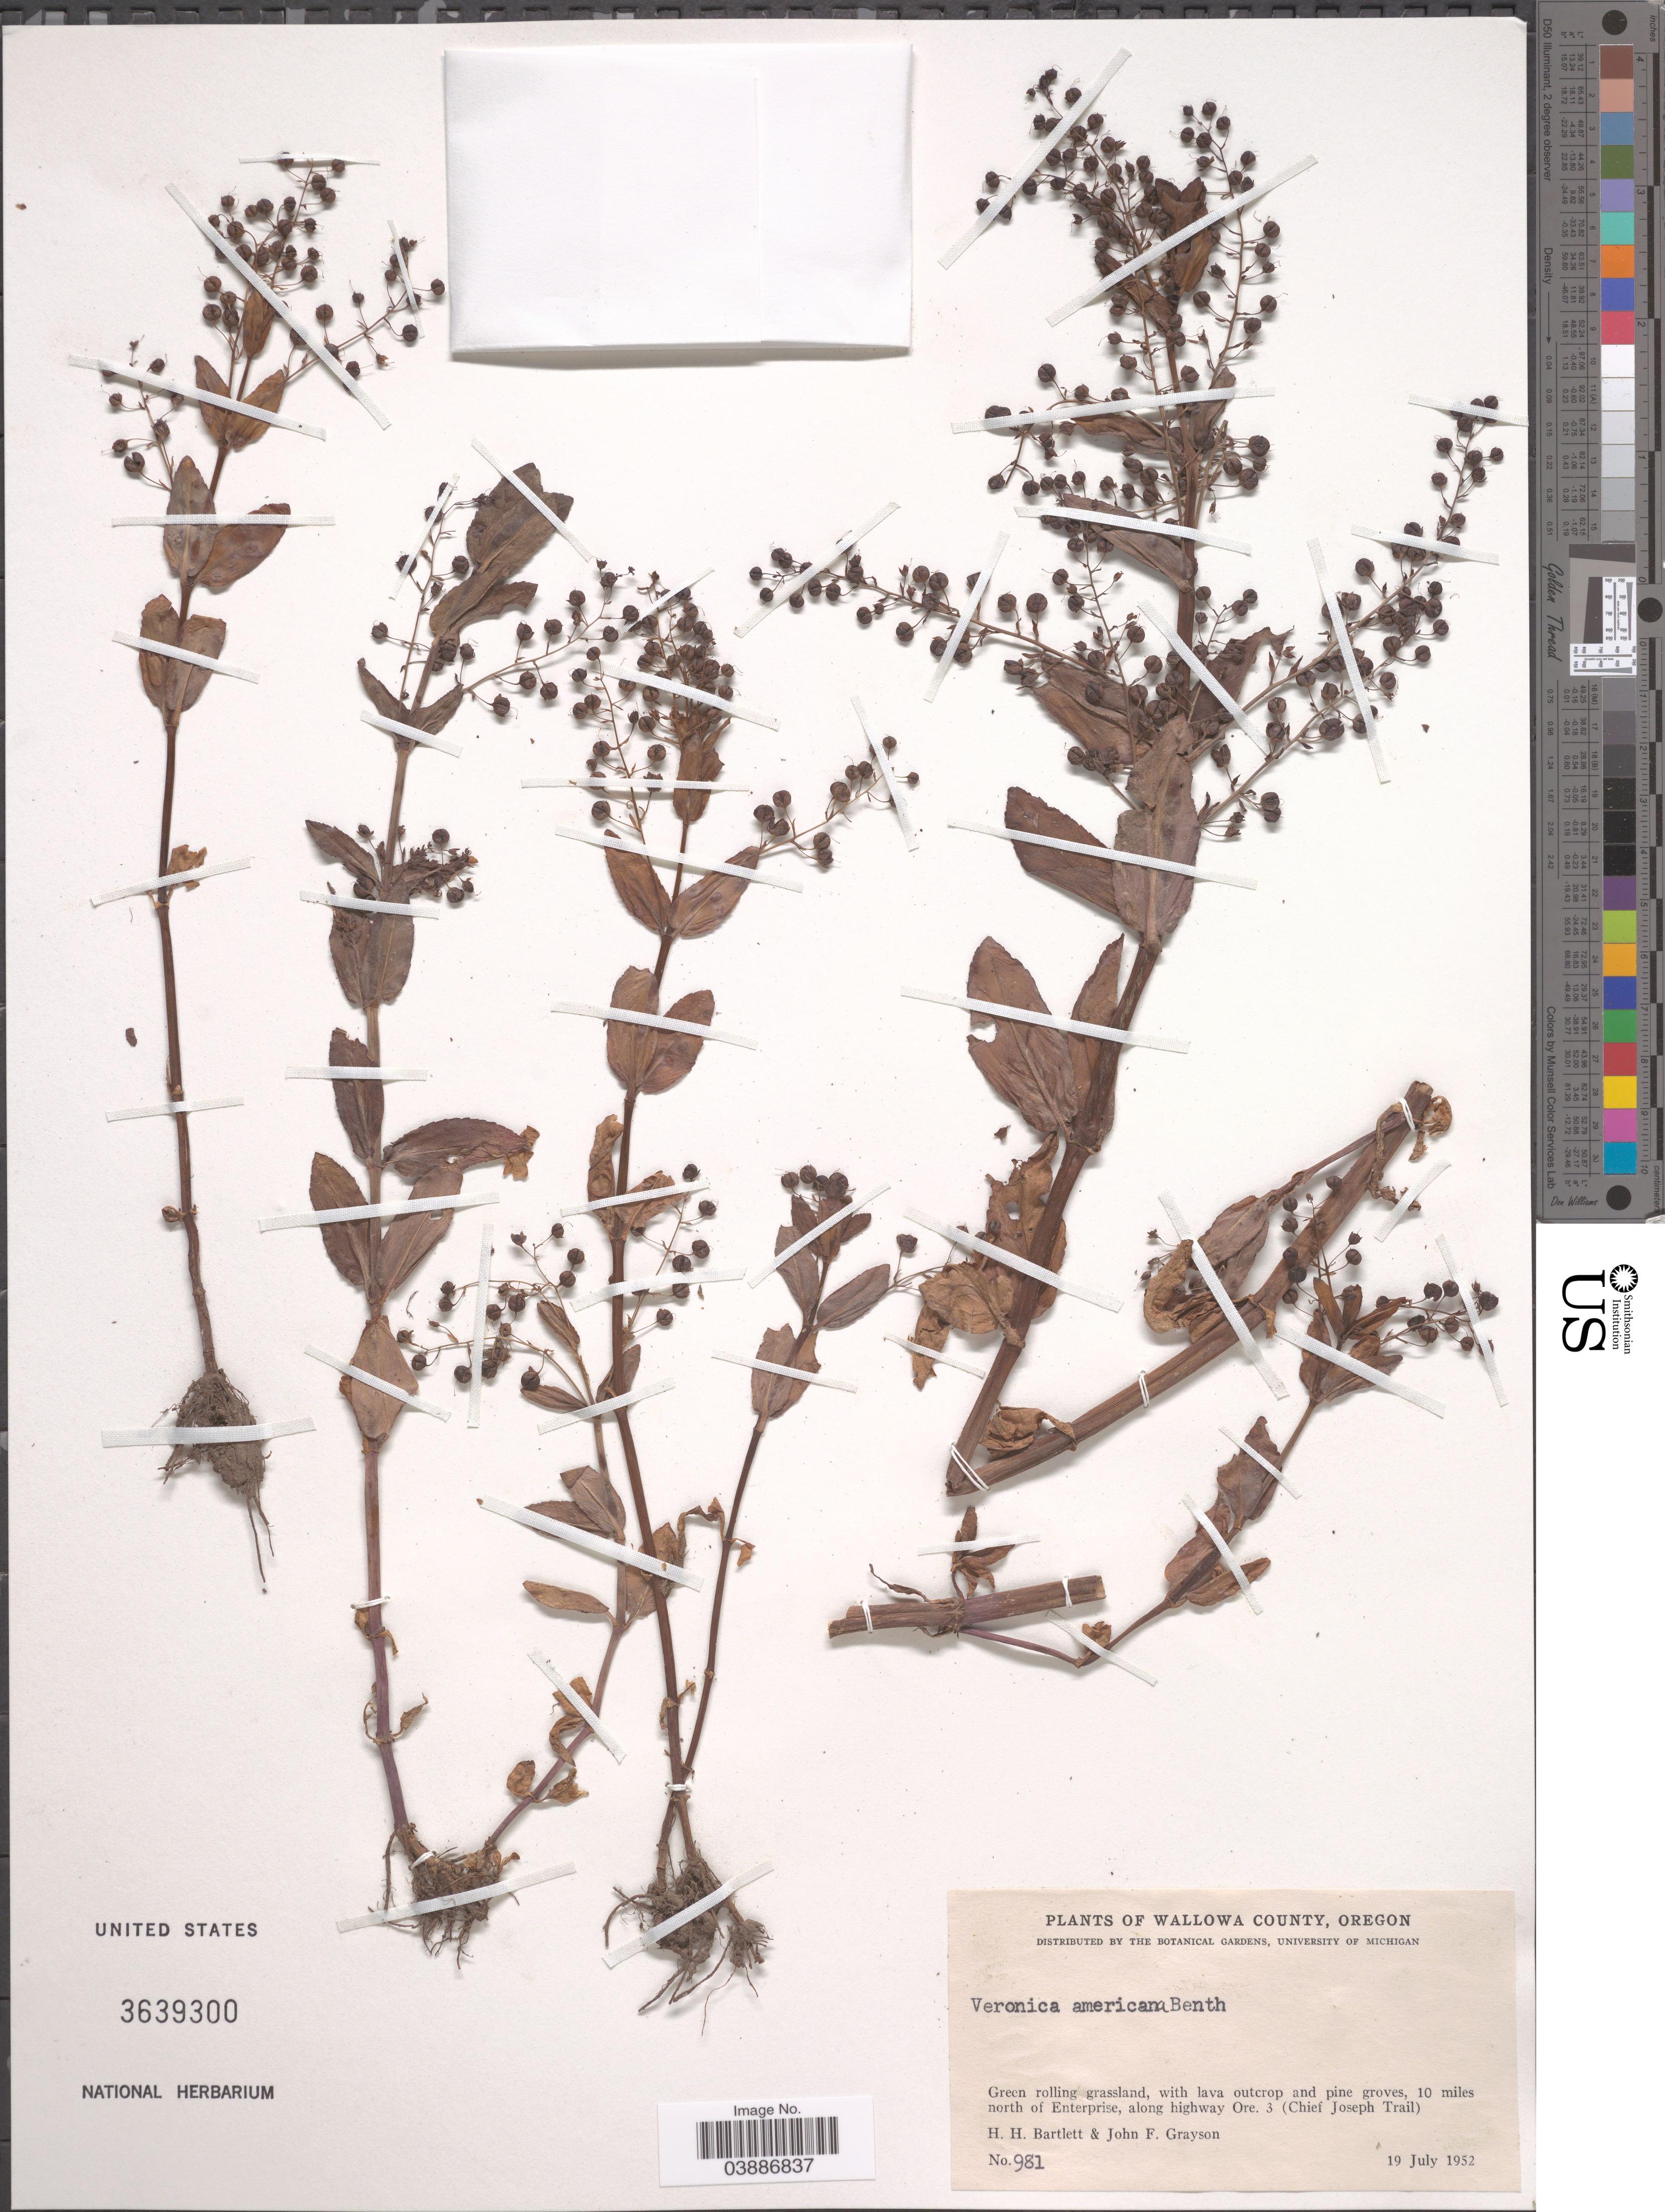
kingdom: Plantae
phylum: Tracheophyta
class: Magnoliopsida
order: Lamiales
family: Plantaginaceae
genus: Veronica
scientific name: Veronica americana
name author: Schwein. ex Benth.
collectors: H. H. Bartlett & J. Grayson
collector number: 981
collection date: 1952-07-19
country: United States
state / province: Oregon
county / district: Wallowa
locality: Wallowa County. 10 miles north of Enterprise, along highway Ore. 3 (Chief Joseph Trail).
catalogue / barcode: US 3639300